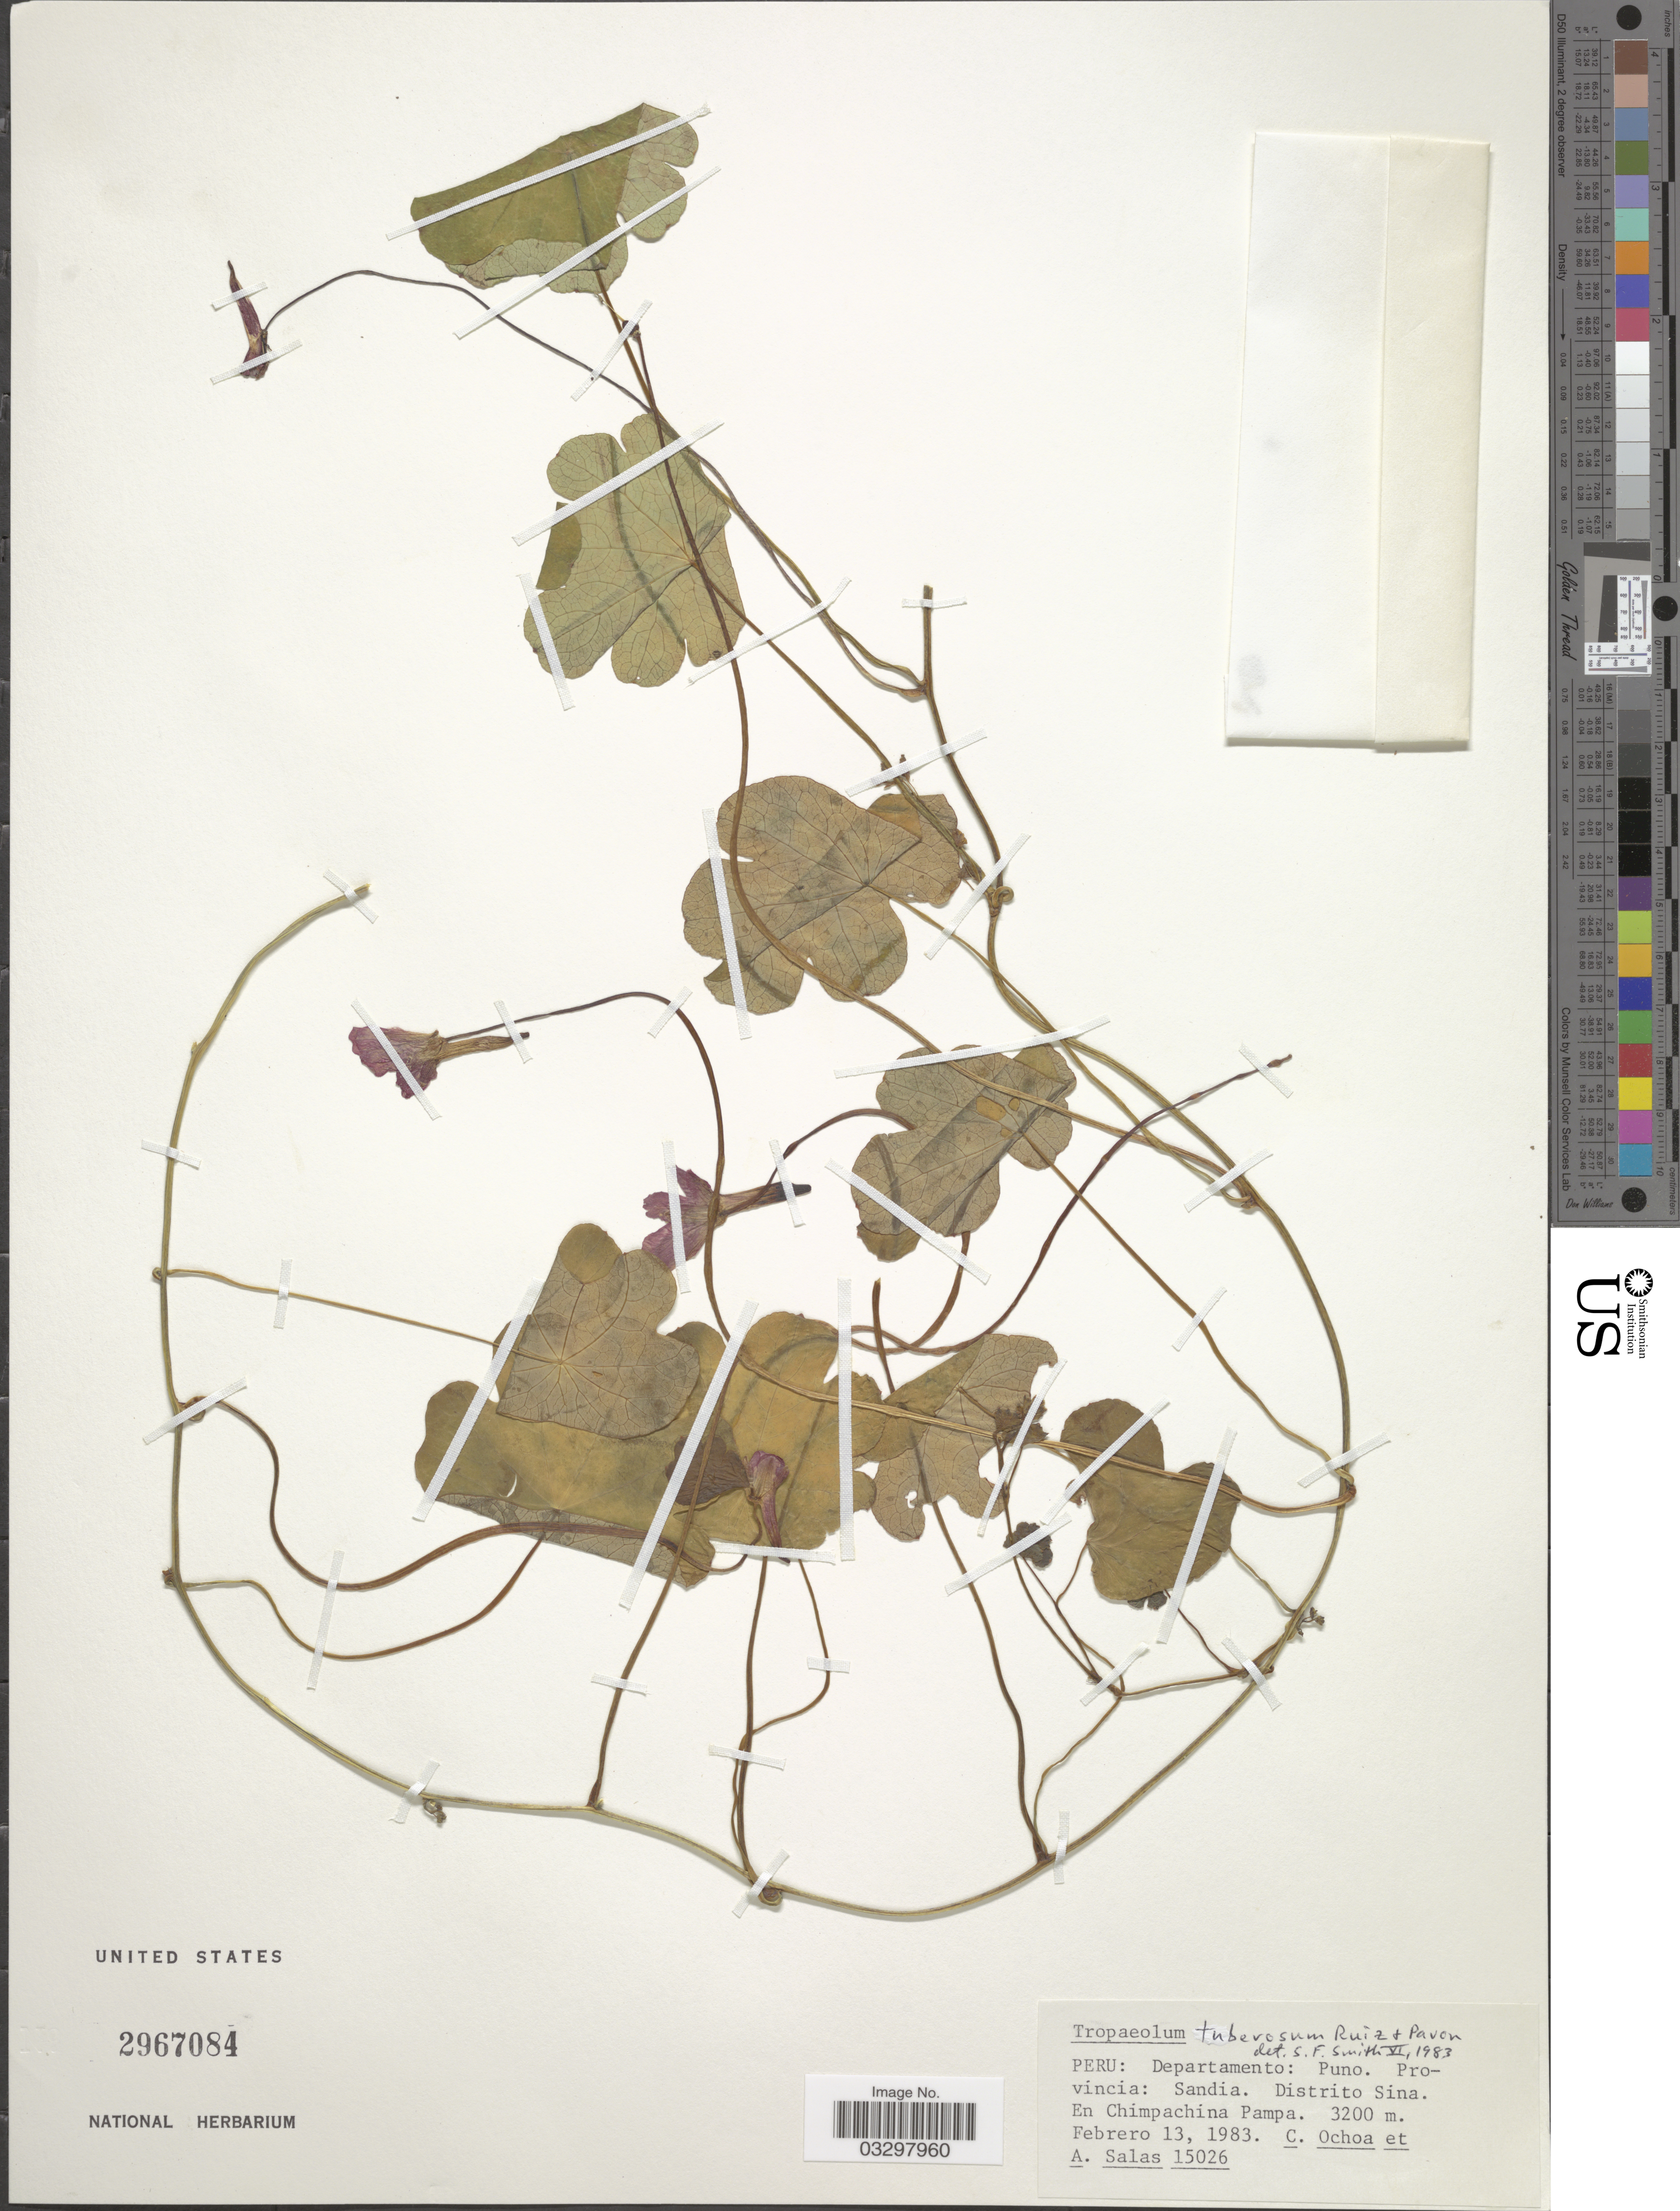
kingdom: Plantae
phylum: Tracheophyta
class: Magnoliopsida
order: Brassicales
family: Tropaeolaceae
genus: Tropaeolum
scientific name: Tropaeolum tuberosum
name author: Ruiz & Pav.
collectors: C. Ochoa & A. Salas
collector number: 15026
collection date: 1983-02-13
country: Peru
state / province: Puno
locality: Departamento: Puno. Provincia: Sandia. Distrito Sina. En Chimpachina Pampa.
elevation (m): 3200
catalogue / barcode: US 2967084